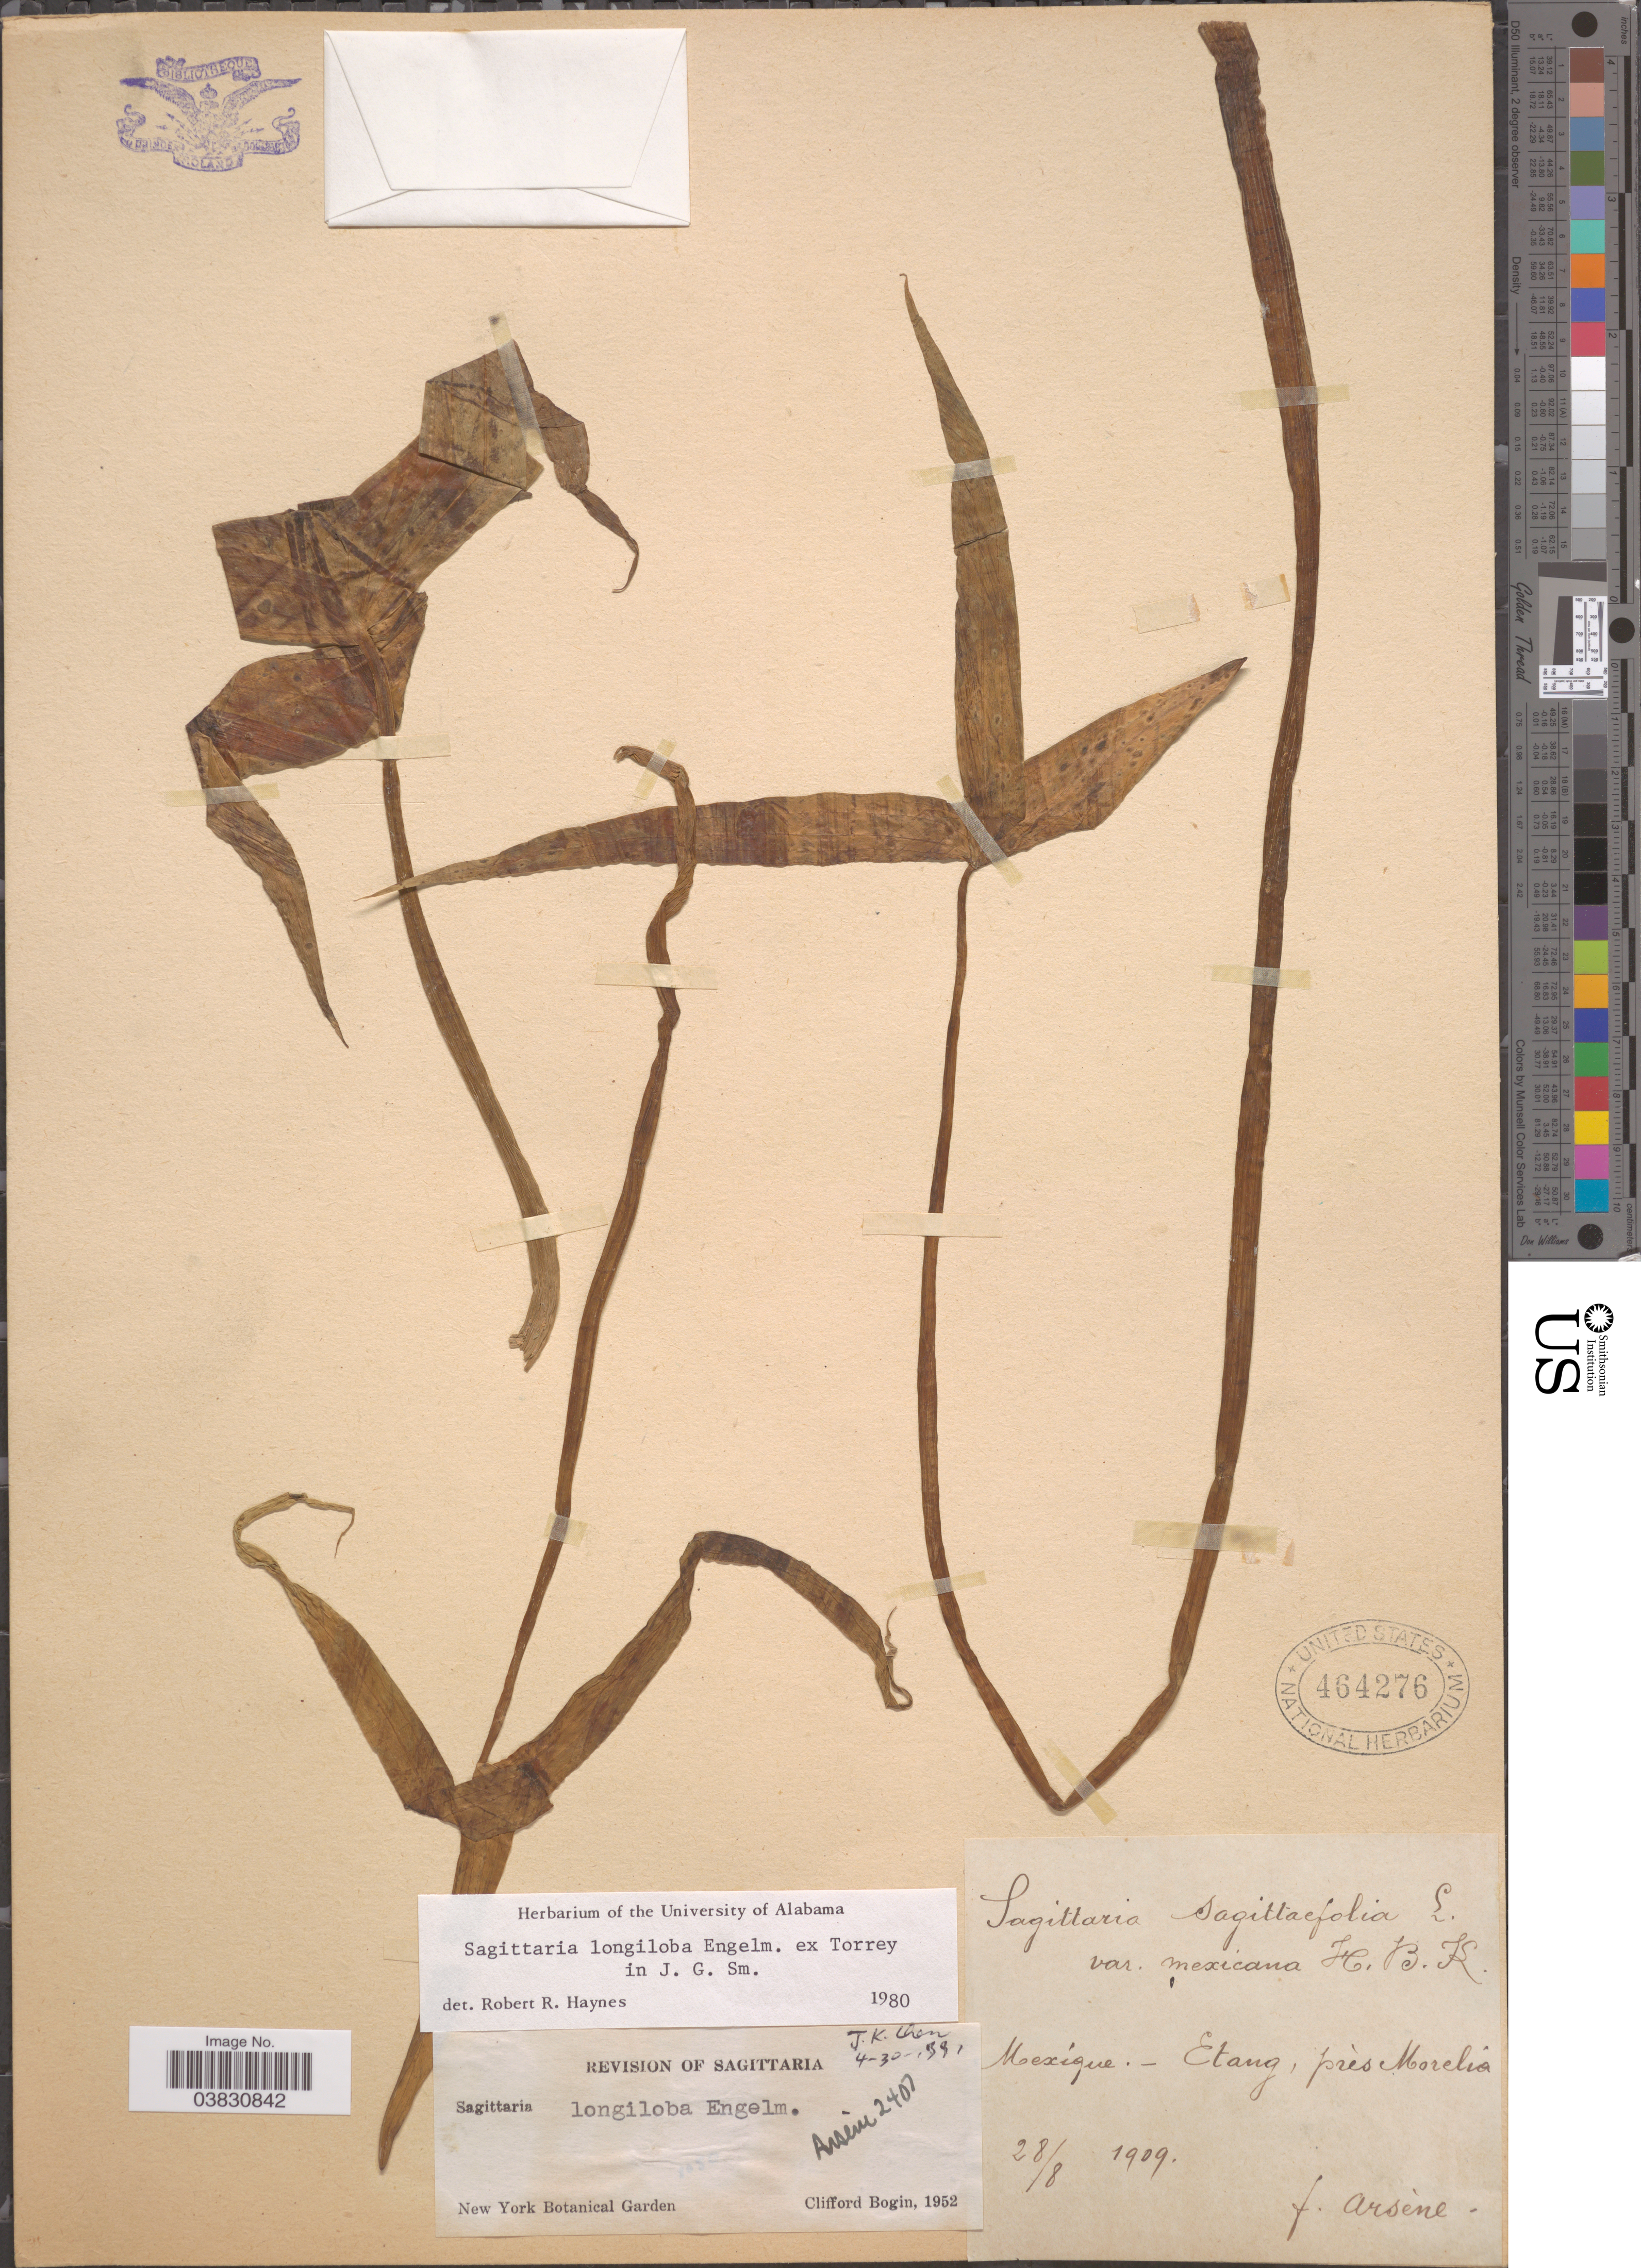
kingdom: Plantae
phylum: Tracheophyta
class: Liliopsida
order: Alismatales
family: Alismataceae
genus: Sagittaria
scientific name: Sagittaria longiloba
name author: Engelm. ex J.G. Sm.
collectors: F. Arsène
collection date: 1909-08-28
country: Mexico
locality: Etang, près Morelía.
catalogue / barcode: US 464276